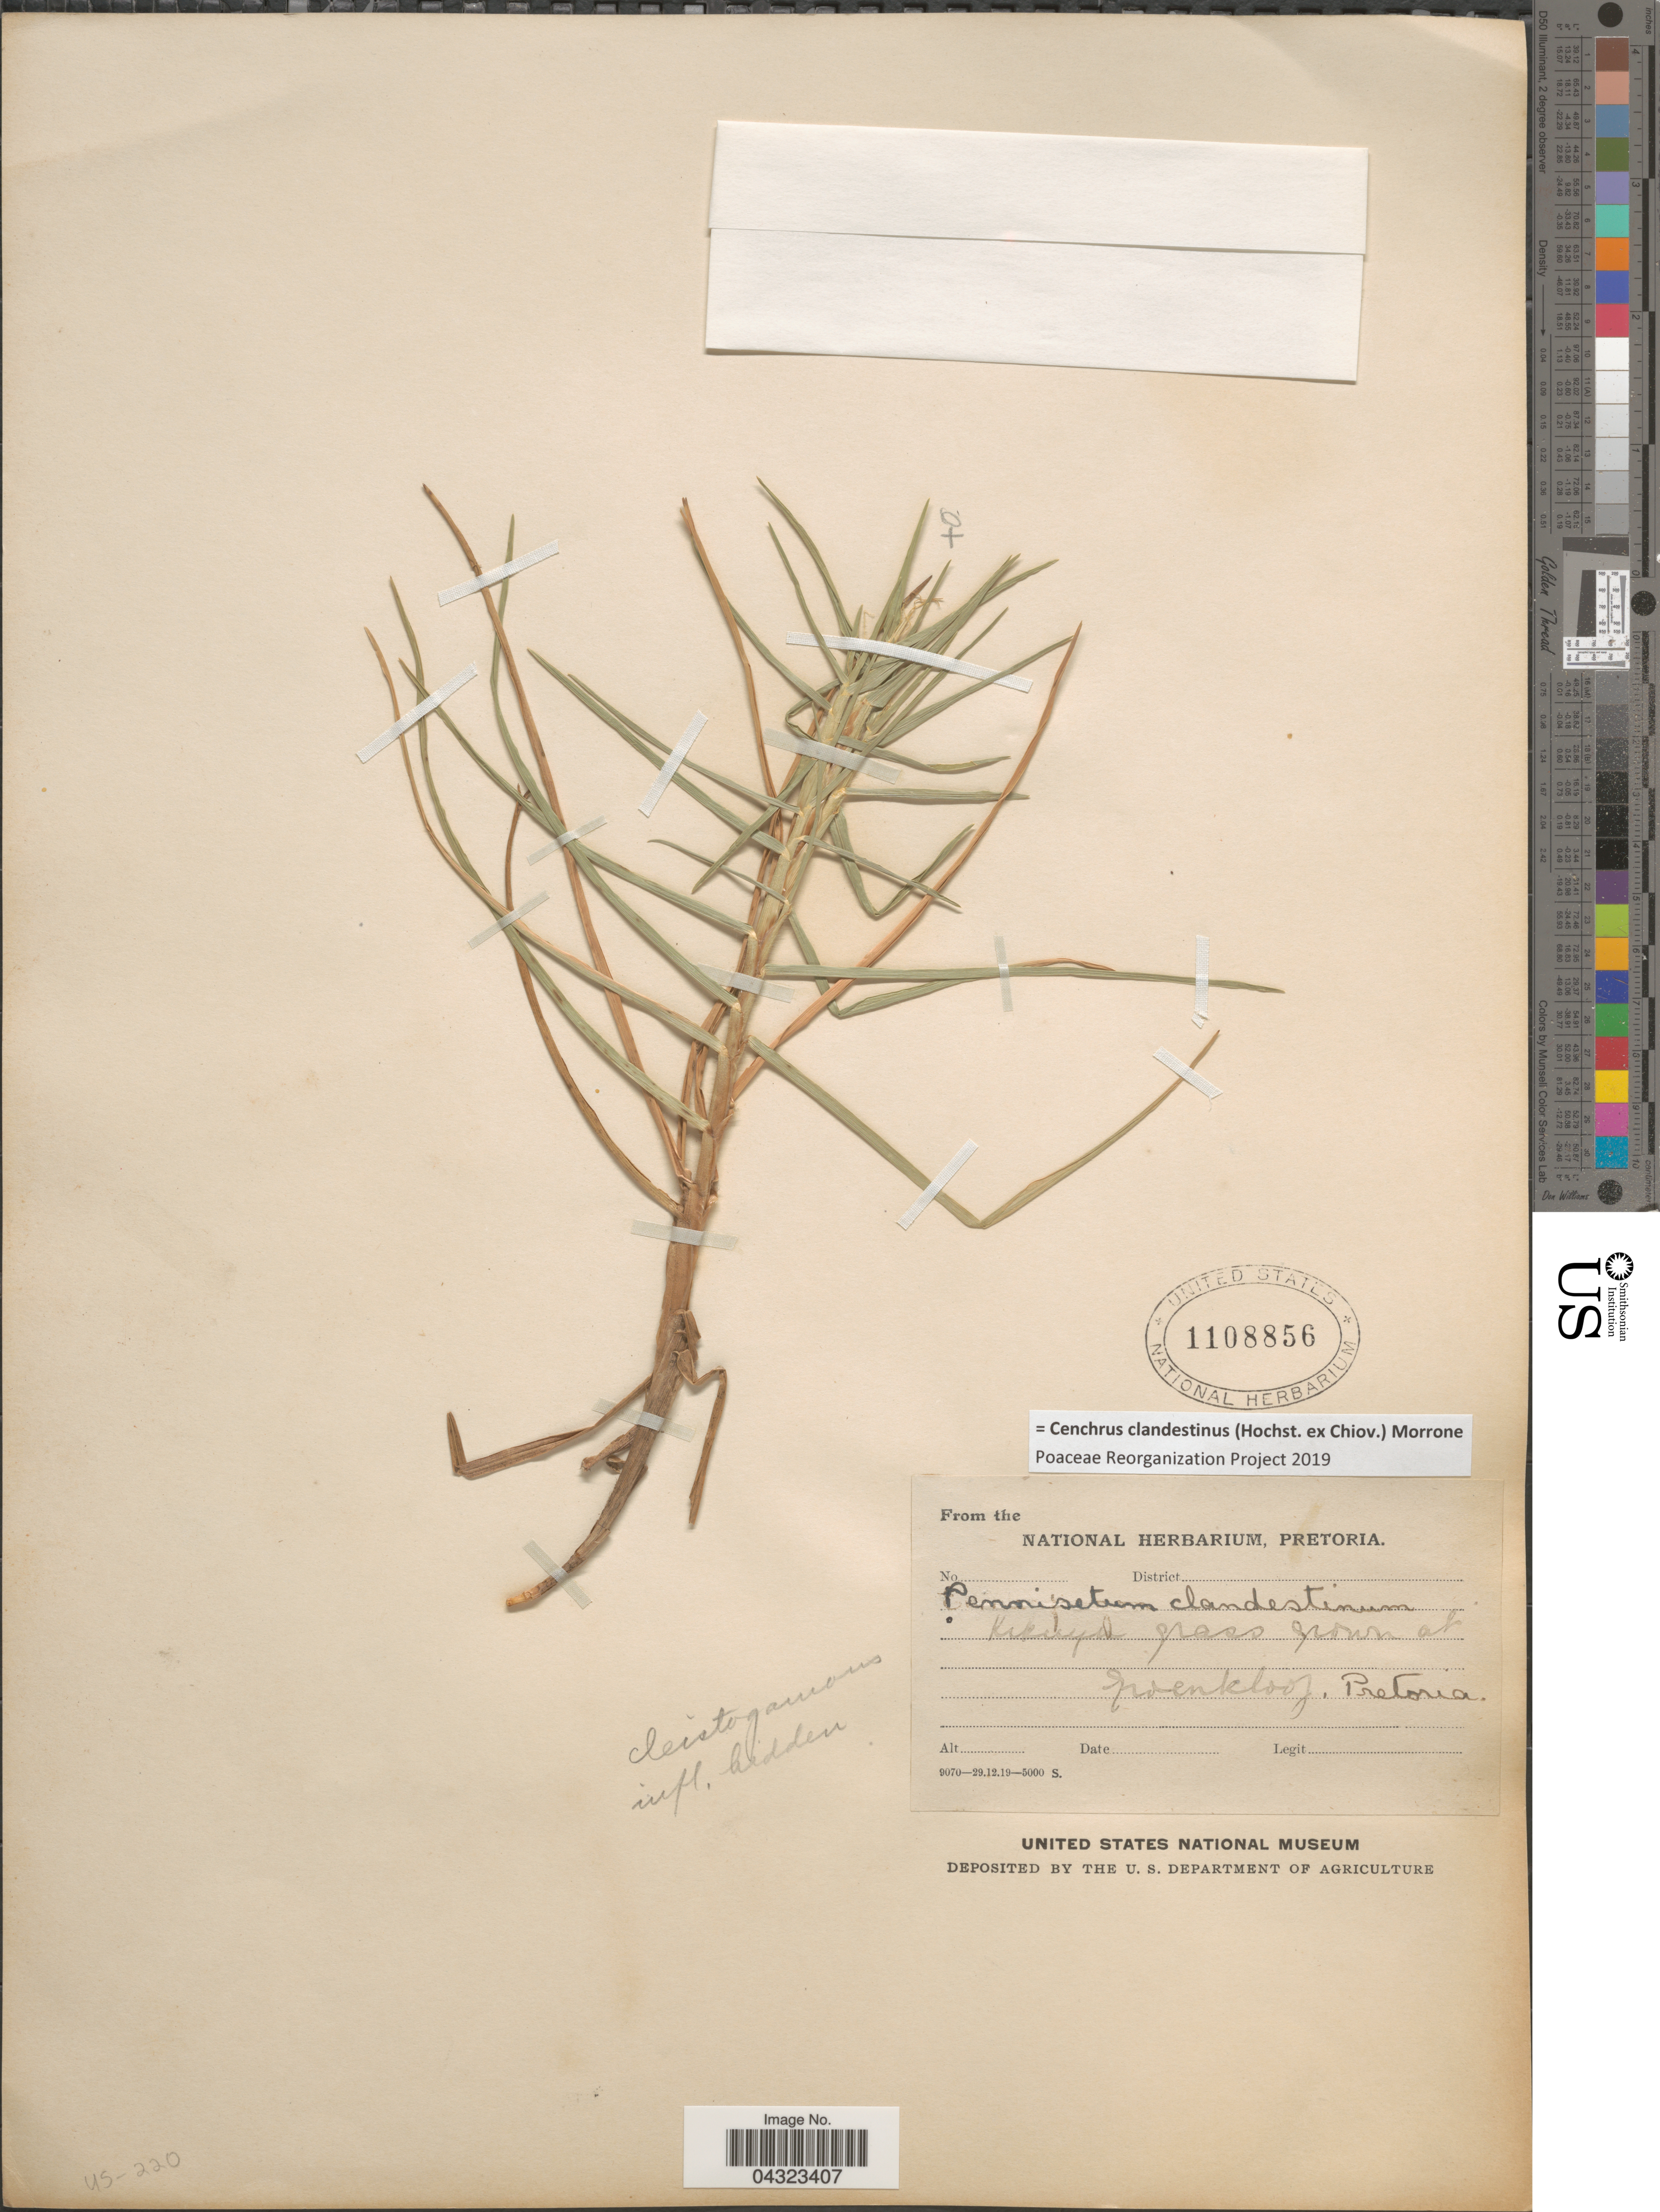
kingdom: Plantae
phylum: Tracheophyta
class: Liliopsida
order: Poales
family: Poaceae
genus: Cenchrus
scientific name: Cenchrus clandestinus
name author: (Hochst. & Chiov.) Morrone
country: South Africa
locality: Grown at Groenkloof, Pretoria.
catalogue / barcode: US 1108856